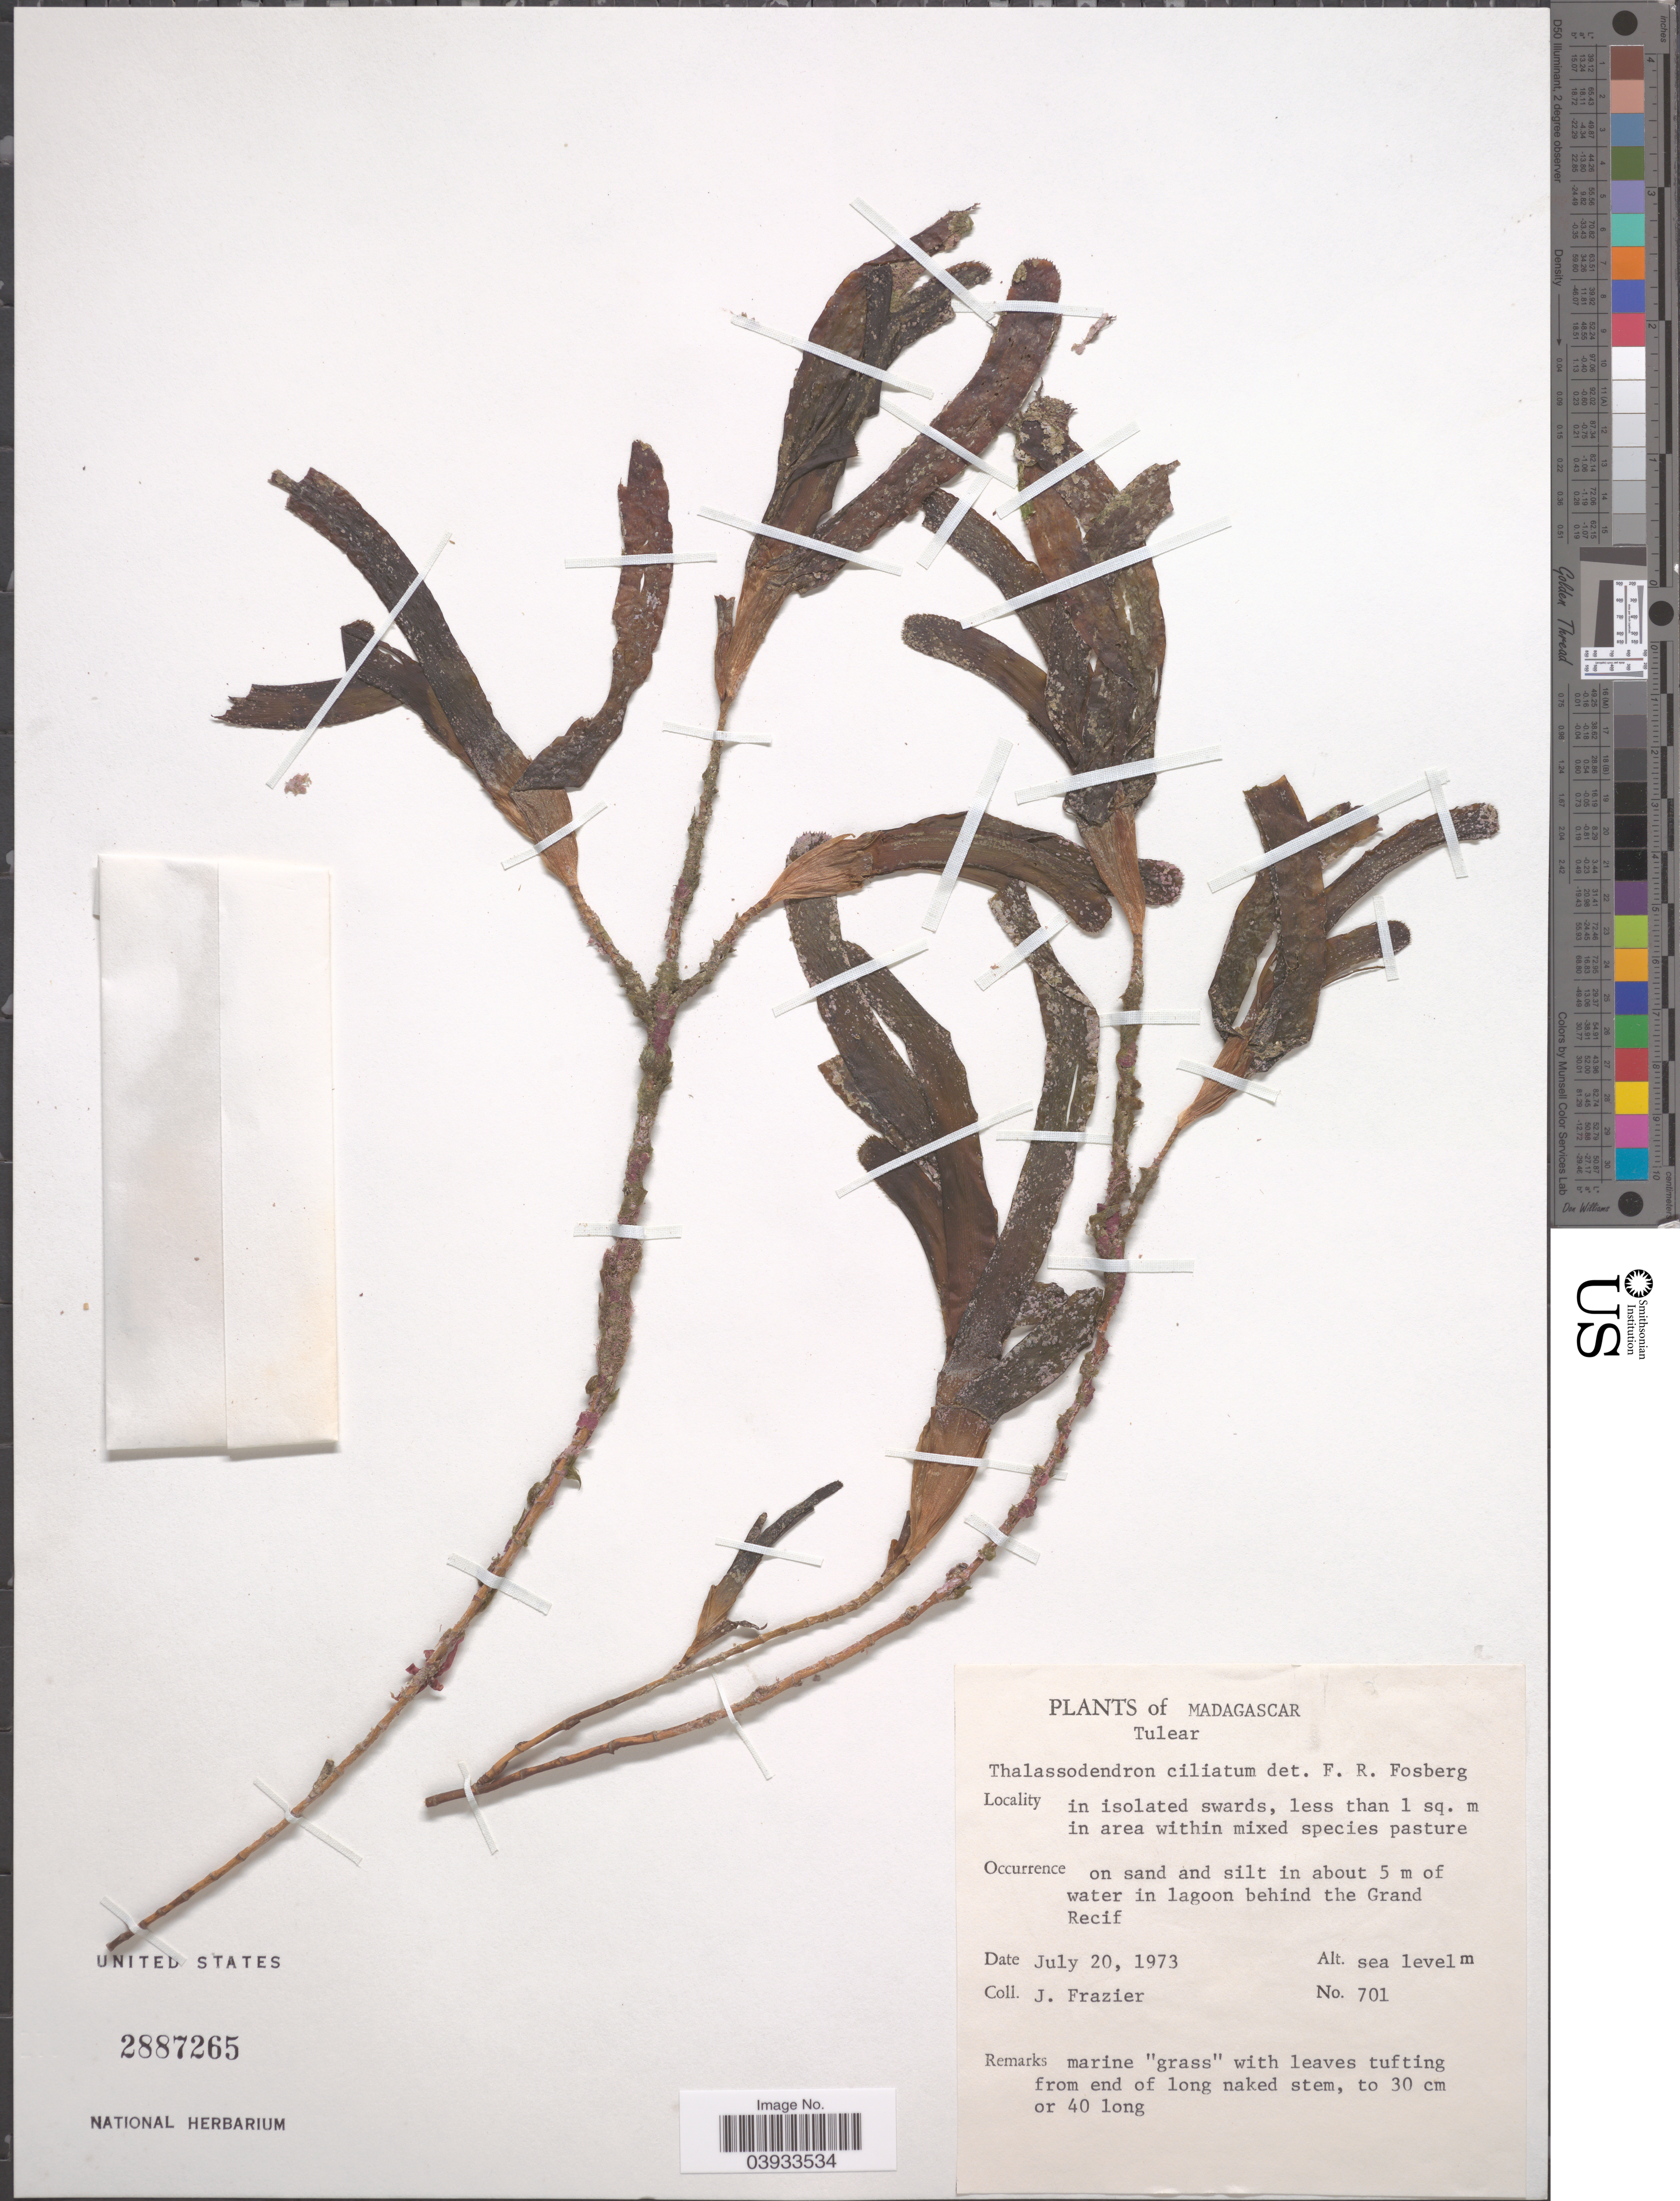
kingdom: Plantae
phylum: Tracheophyta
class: Liliopsida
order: Alismatales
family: Cymodoceaceae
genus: Thalassodendron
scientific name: Thalassodendron ciliatum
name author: (Forssk.) Hartog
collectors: J. Frazier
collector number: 701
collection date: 1973-07-20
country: Madagascar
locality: Tulear. In lagoon behind the Grand Recif.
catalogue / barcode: US 2887265